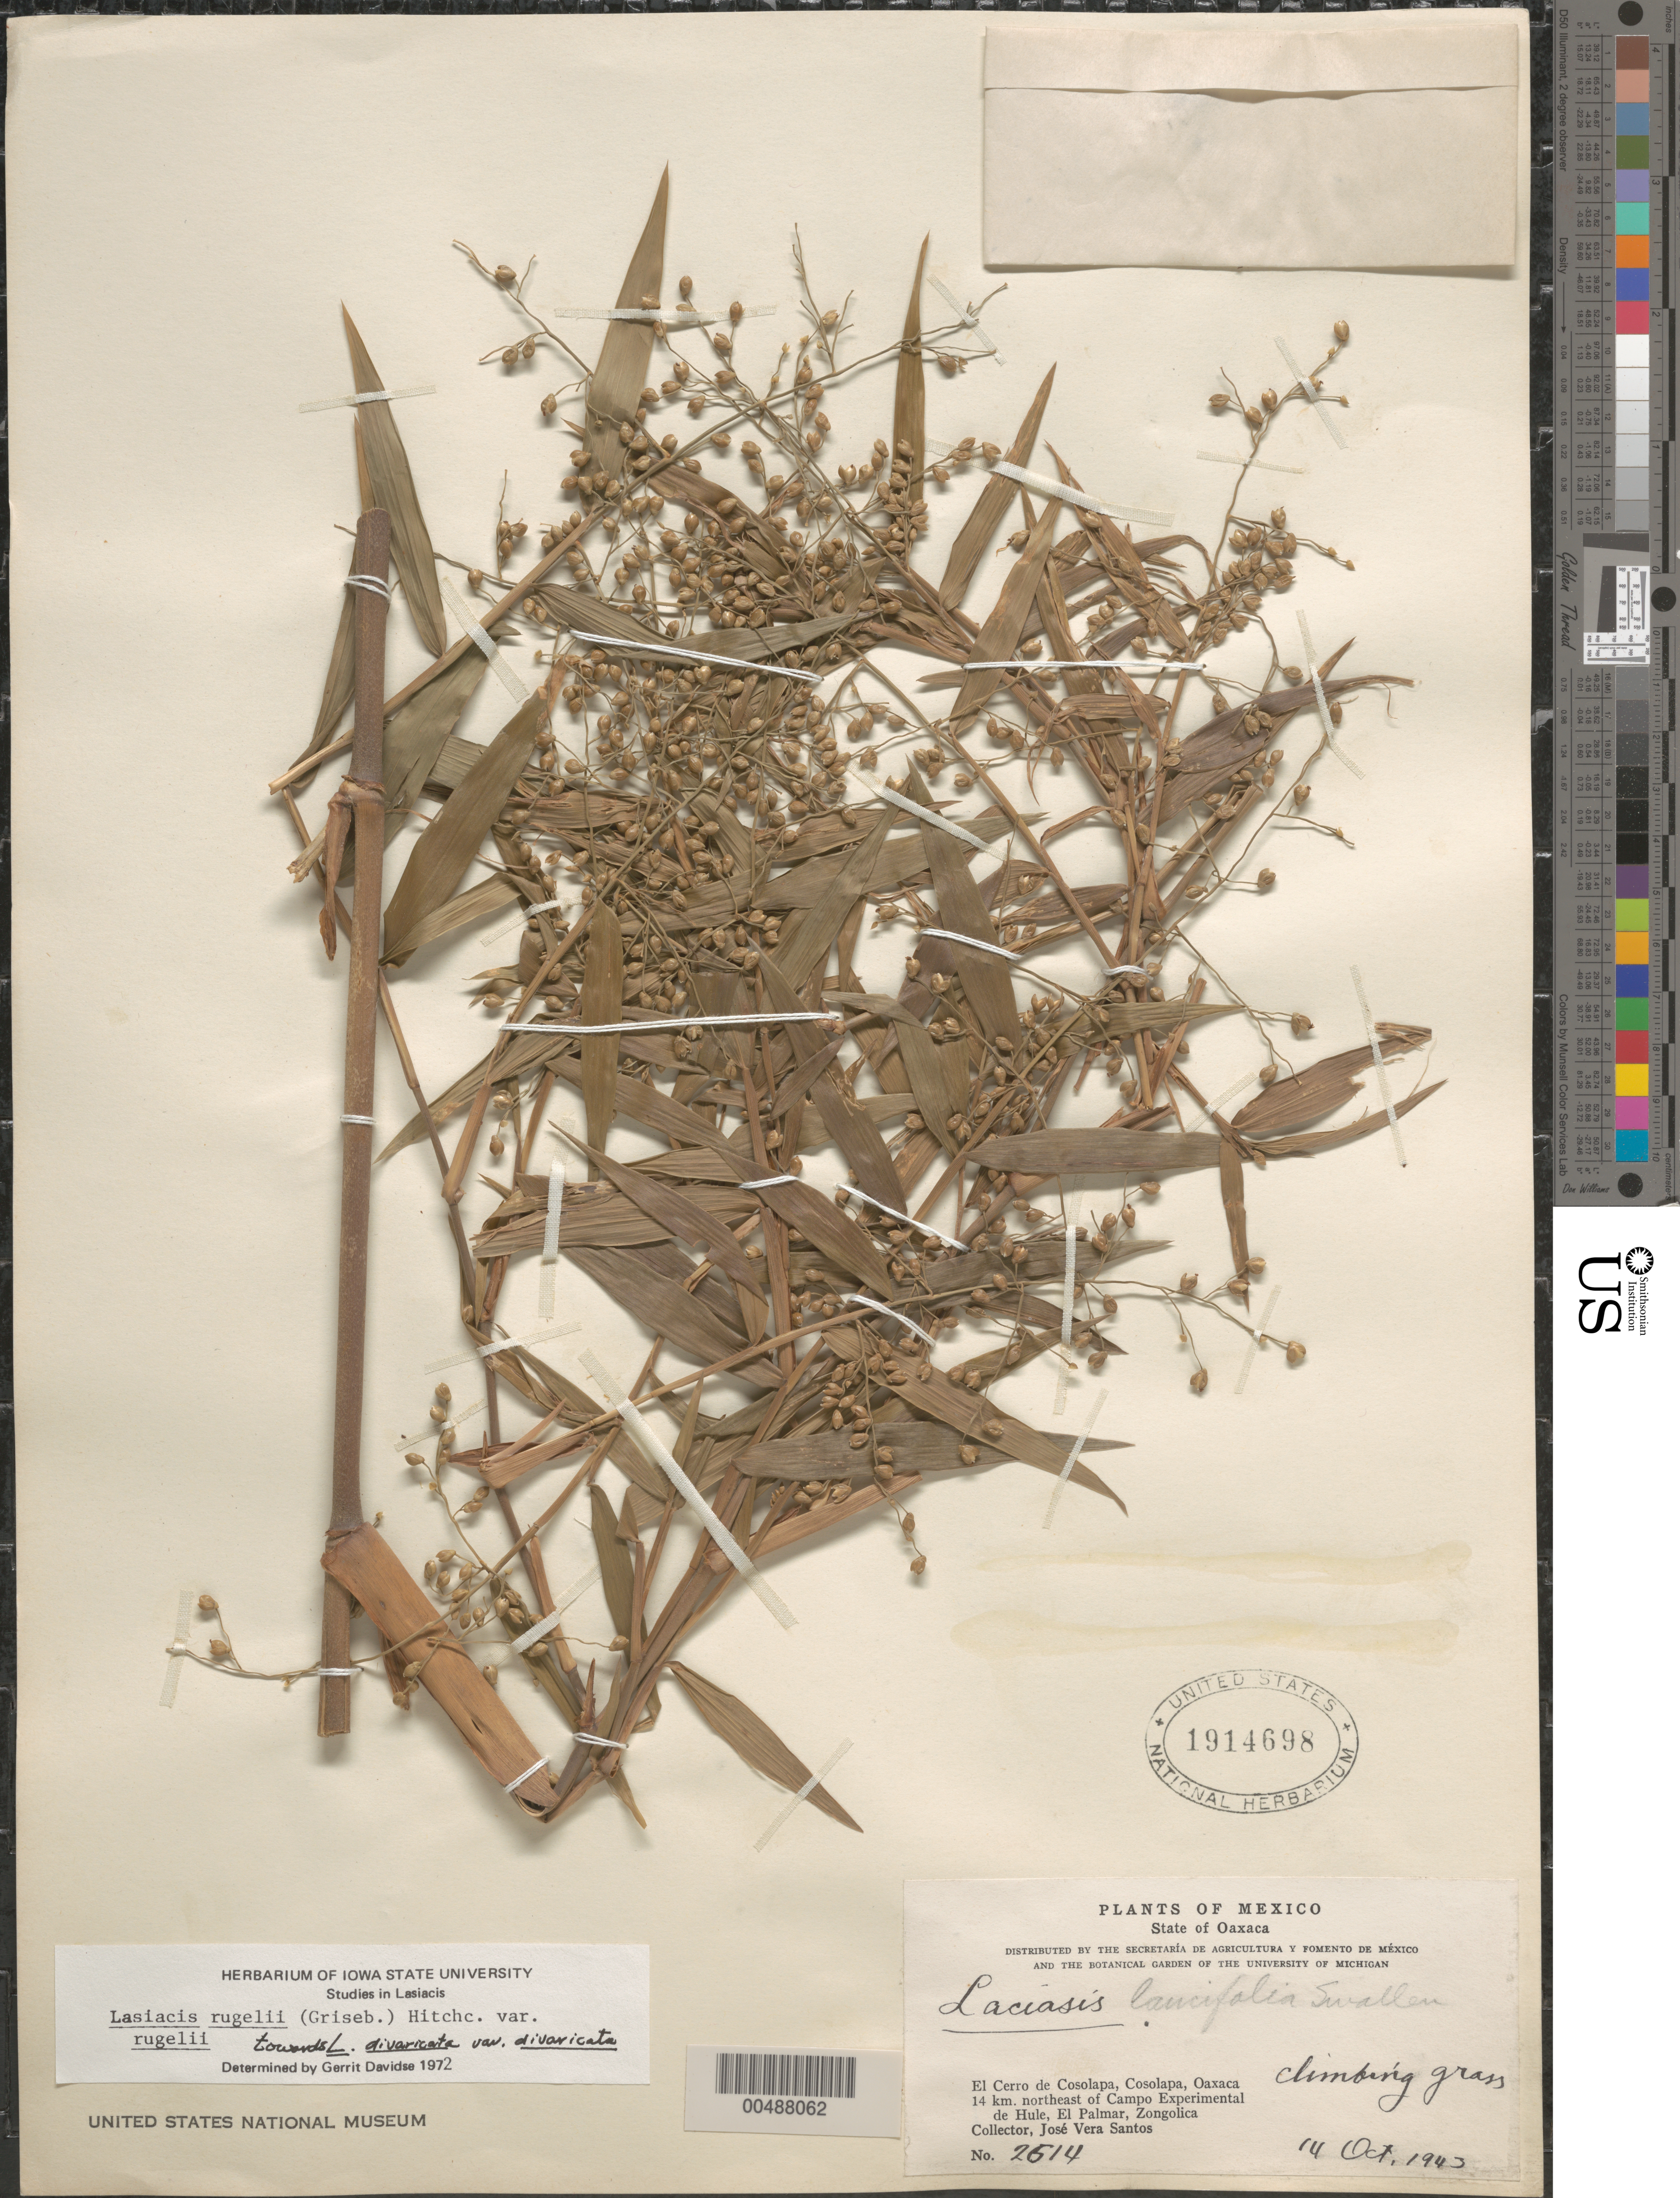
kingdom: Plantae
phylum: Tracheophyta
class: Liliopsida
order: Poales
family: Poaceae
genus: Lasiacis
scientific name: Lasiacis rugelii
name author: (Griseb.) Hitchc.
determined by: Davidse, Gerrit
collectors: J. V. Santos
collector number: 2614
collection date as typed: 14 Oct 1943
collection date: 1943-10-14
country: Mexico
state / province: Oaxaca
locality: El Cerro de Cosolapa, Cosolapa, 14 km NE of Campo Experimental de Hule, El Palmar, Zongolica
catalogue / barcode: US 1914698